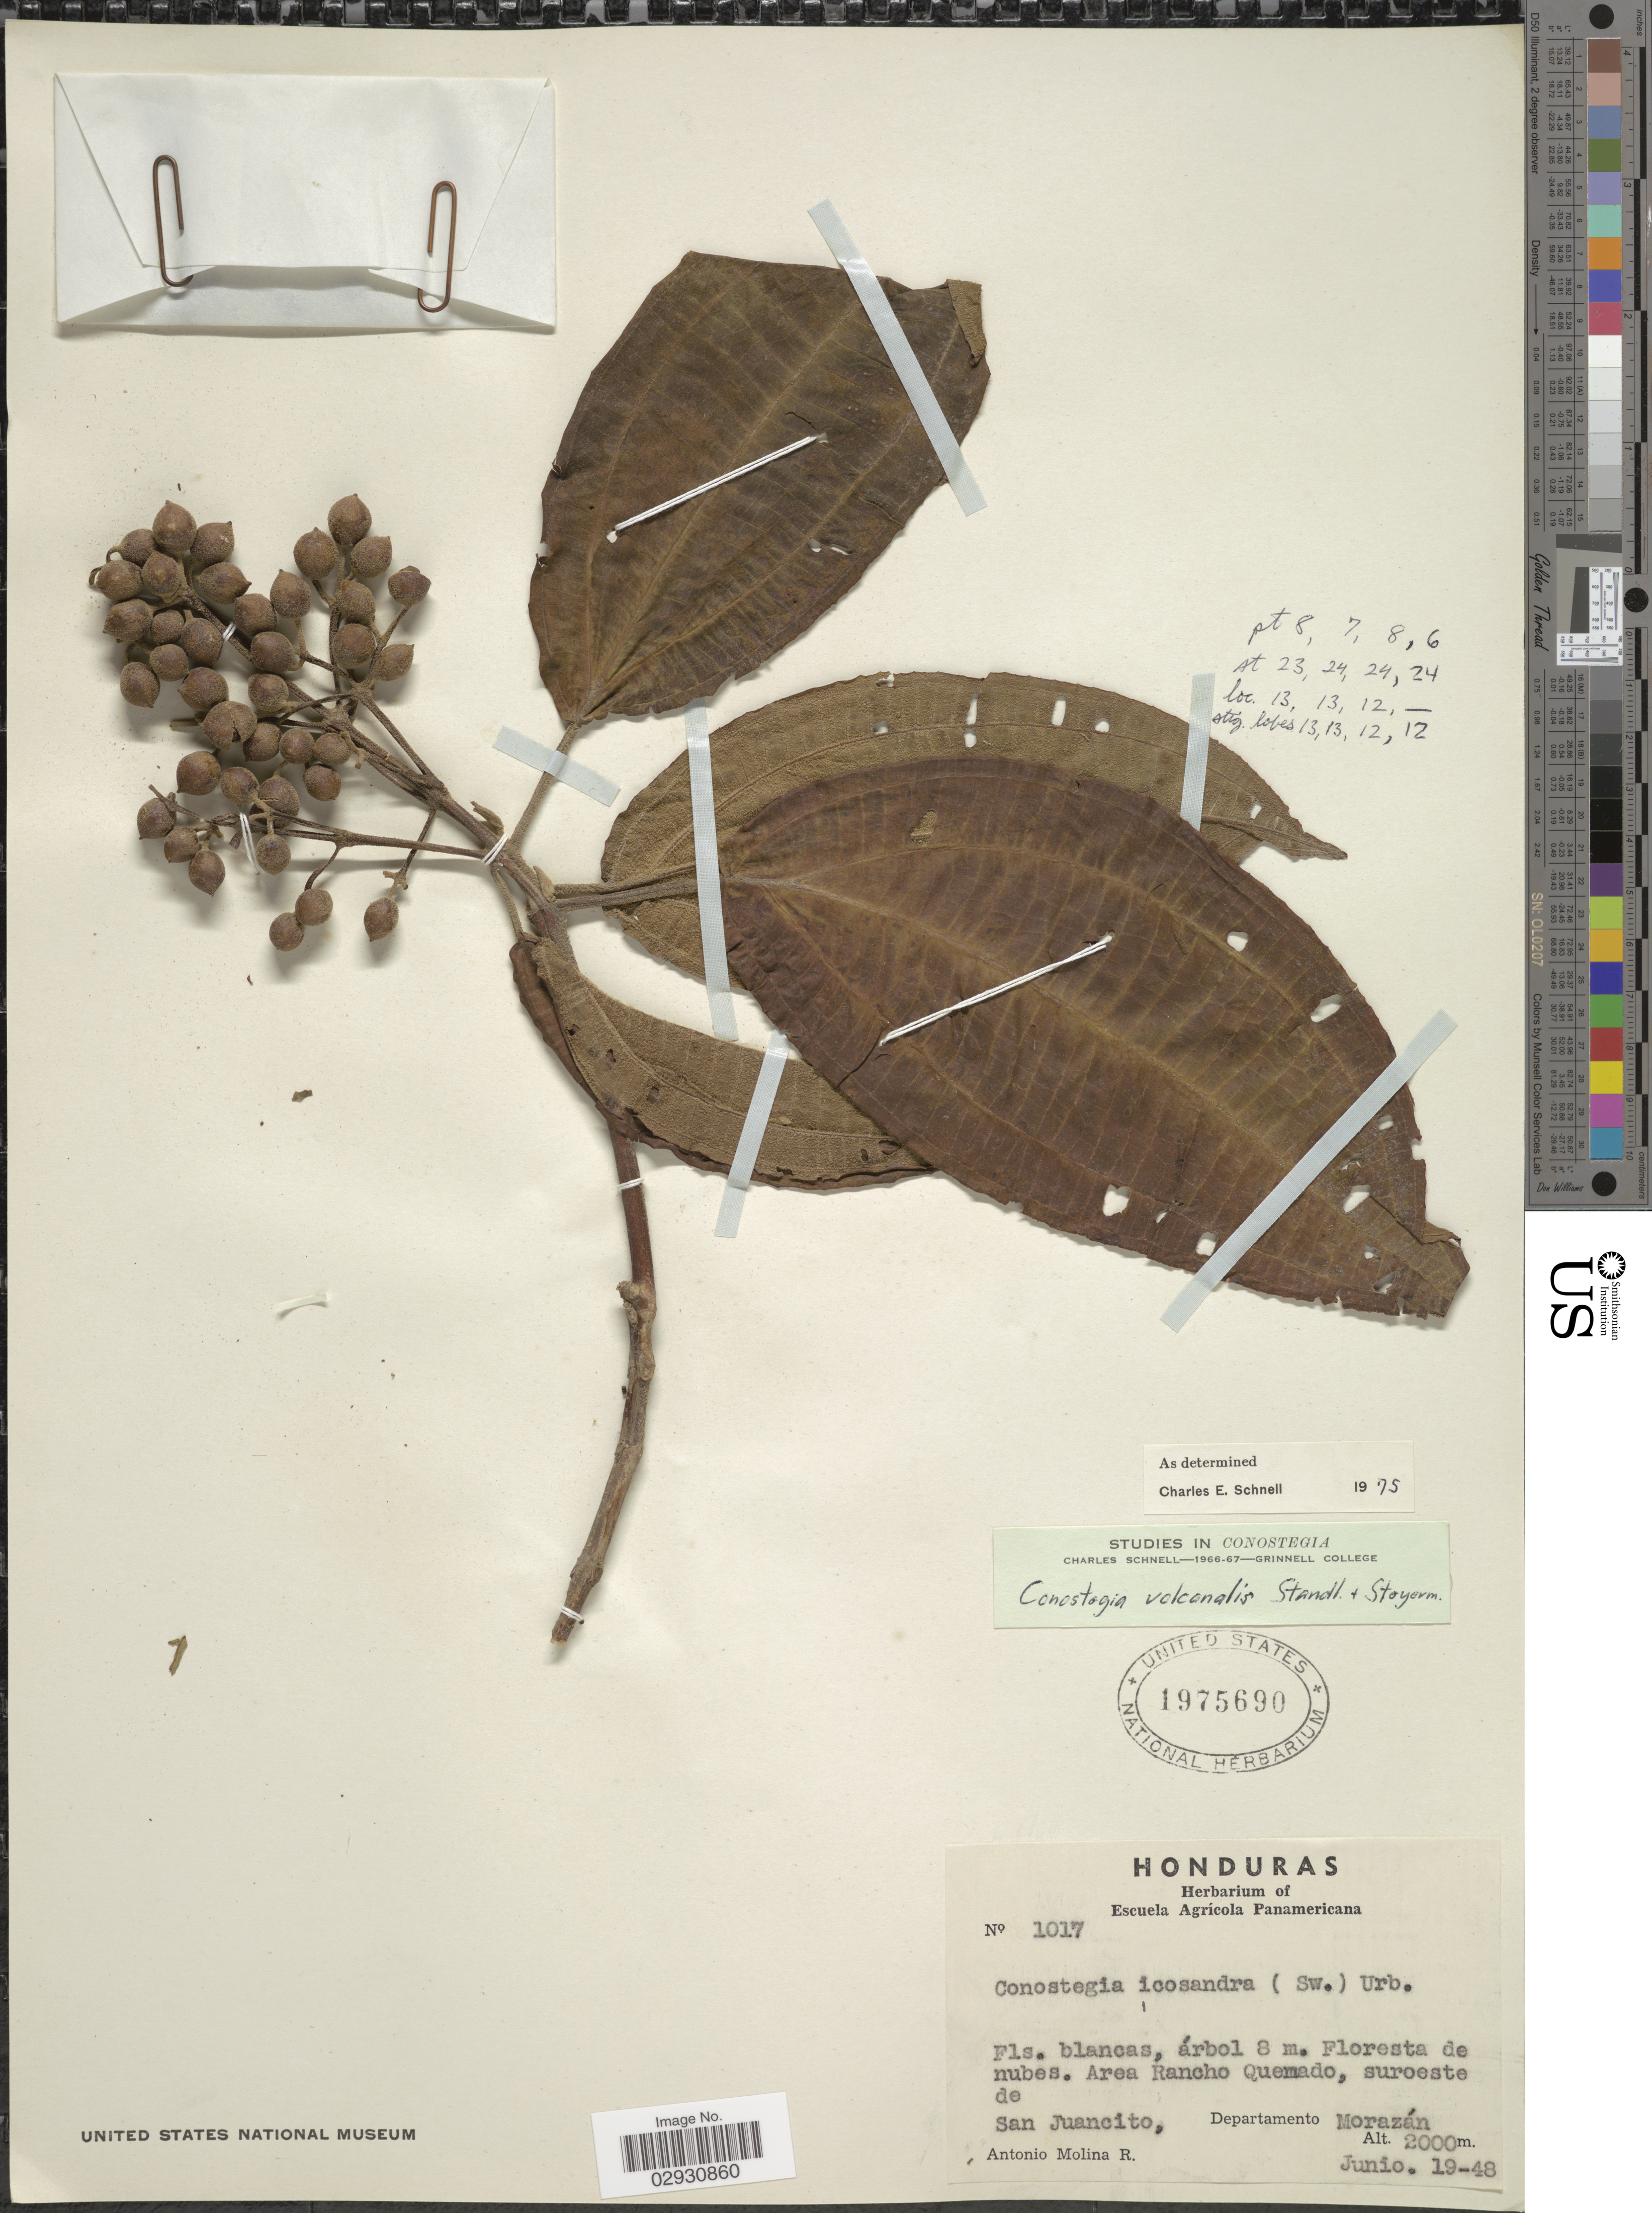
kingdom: Plantae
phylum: Tracheophyta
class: Magnoliopsida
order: Myrtales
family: Melastomataceae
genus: Conostegia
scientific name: Conostegia volcanalis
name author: Standl. & Steyerm.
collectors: A. Molina R.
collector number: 1017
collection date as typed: Transcribed d/m/y: 19/6/48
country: Honduras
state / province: Fco. Morazán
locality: Area Rancho Quemado, suroeste de San Juancito, Departamento Morazán.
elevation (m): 2000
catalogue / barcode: US 1975690